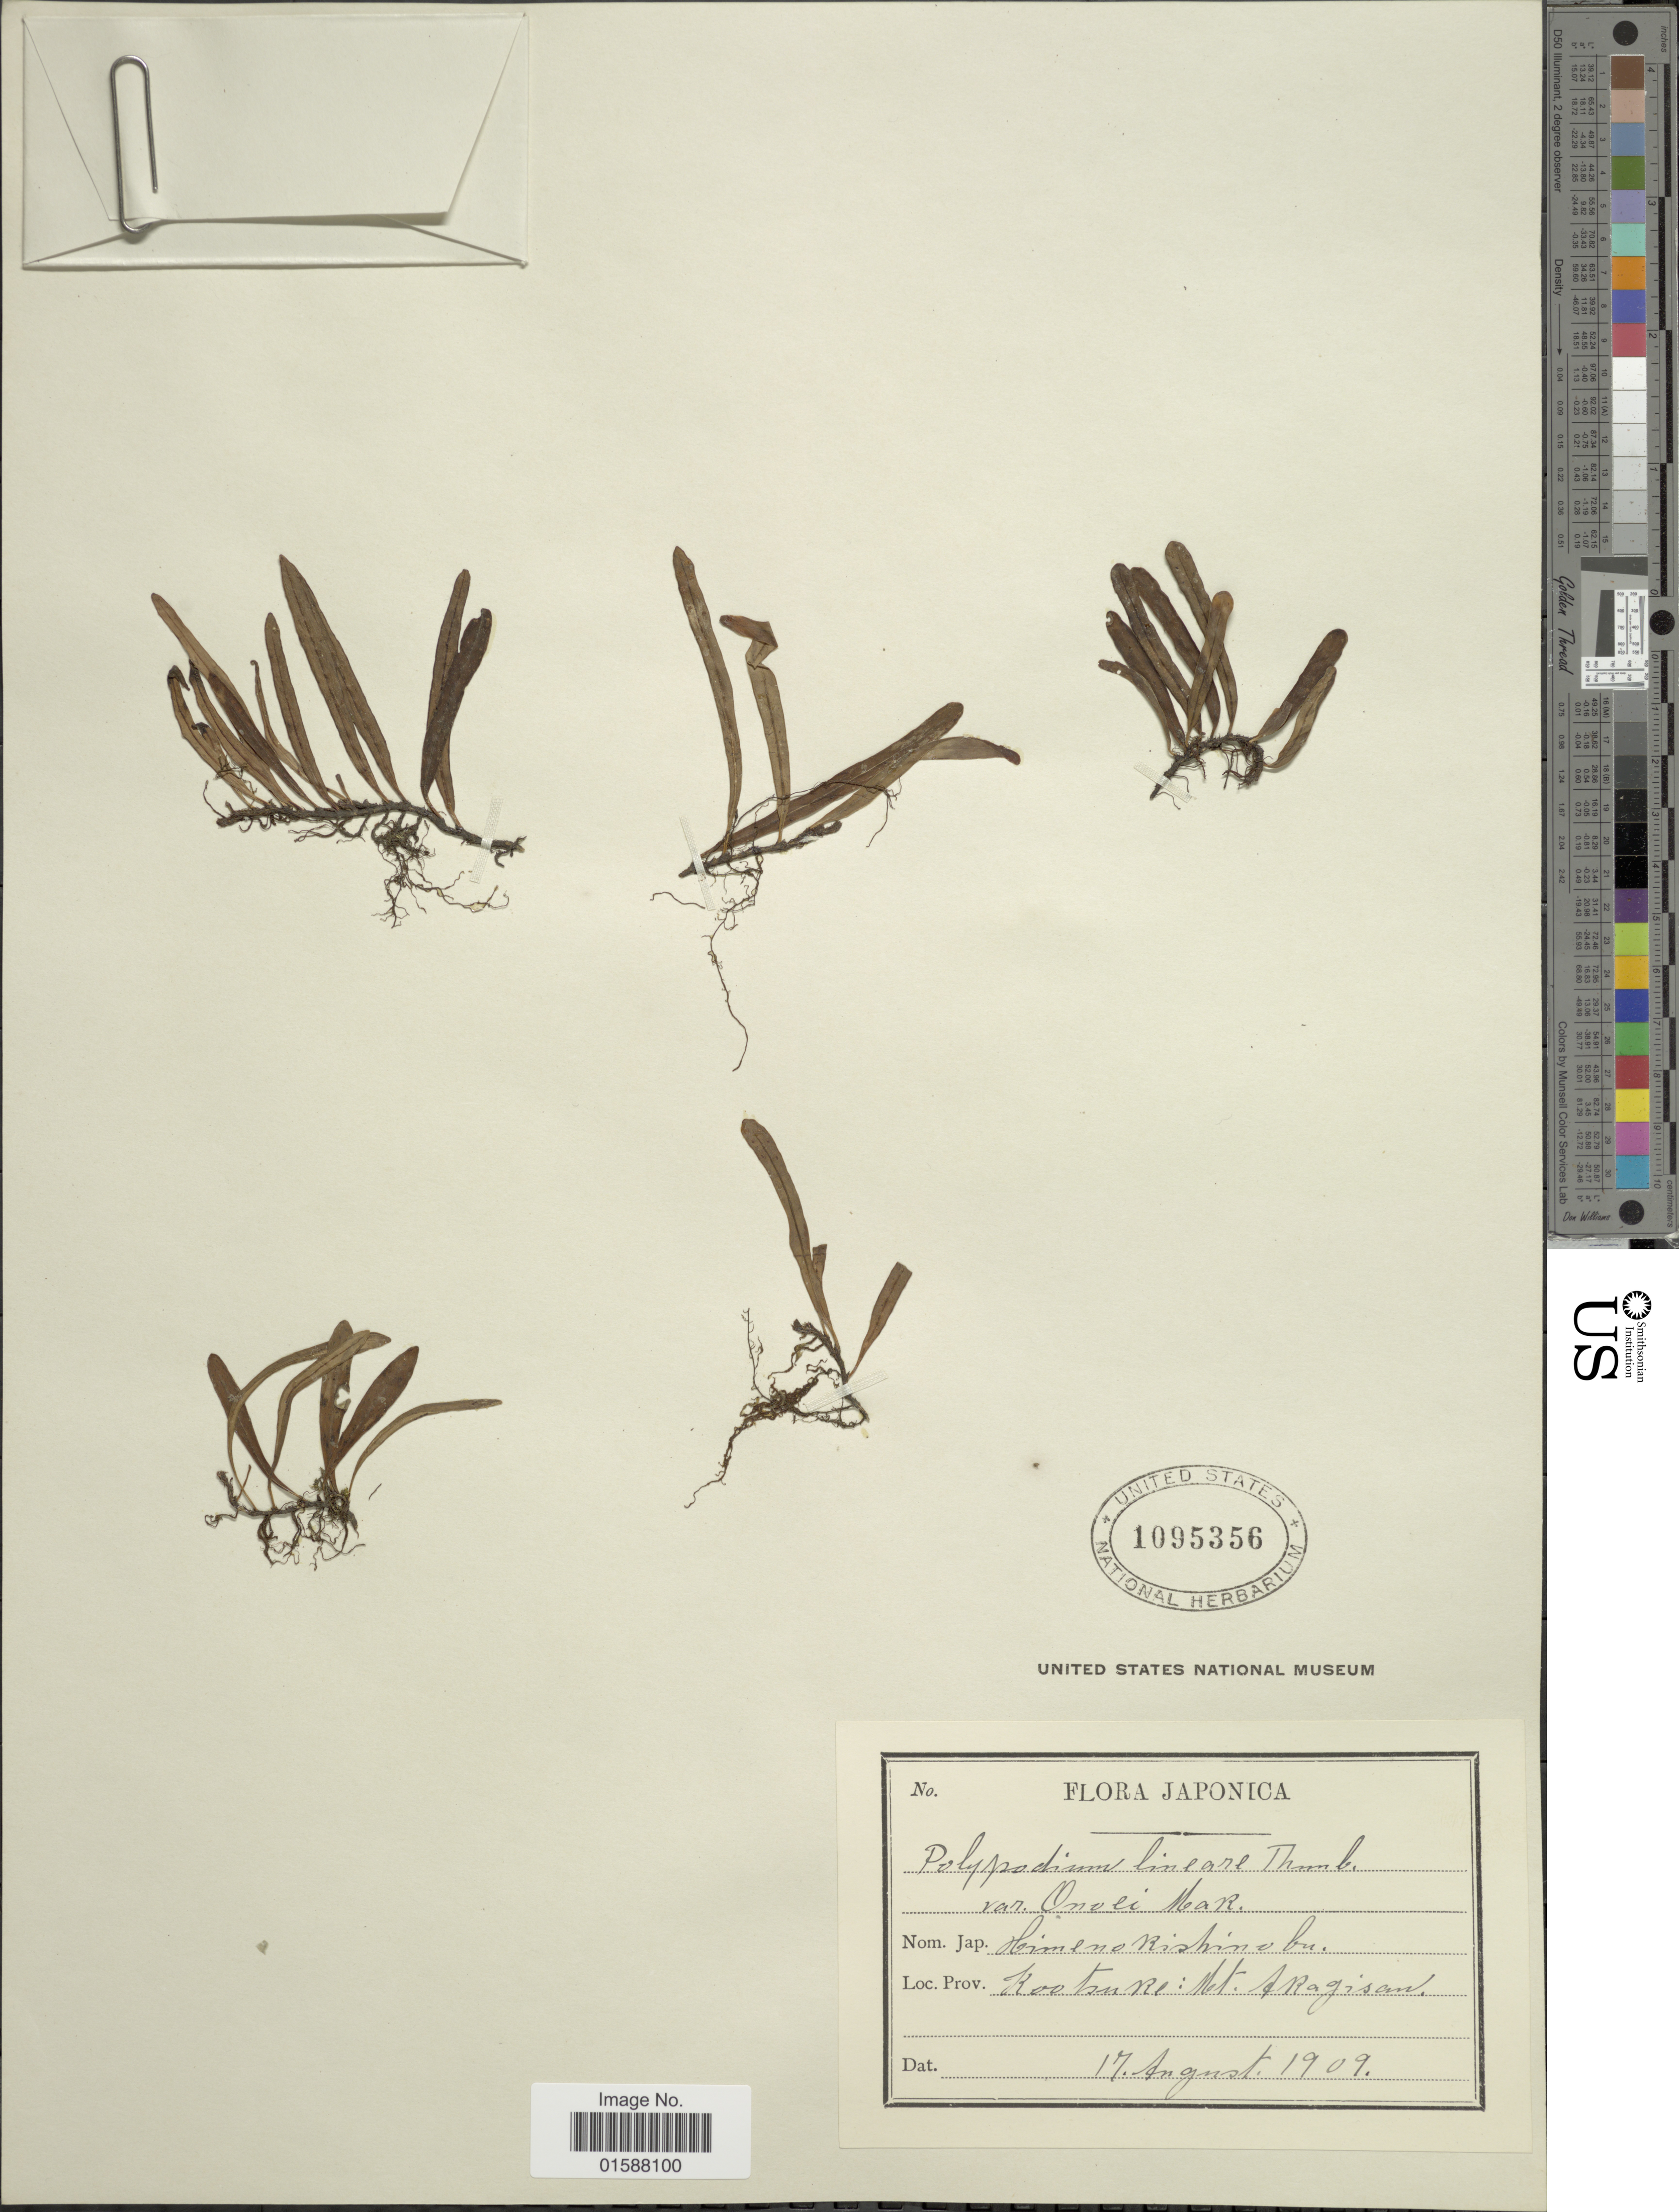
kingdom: Plantae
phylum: Tracheophyta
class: Polypodiopsida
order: Polypodiales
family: Polypodiaceae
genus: Lepisorus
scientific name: Lepisorus thunbergianus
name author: (Kaulf.) Ching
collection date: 1909-08-17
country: Japan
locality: Kootsuki: Mt. Aragisan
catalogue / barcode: US 1095356